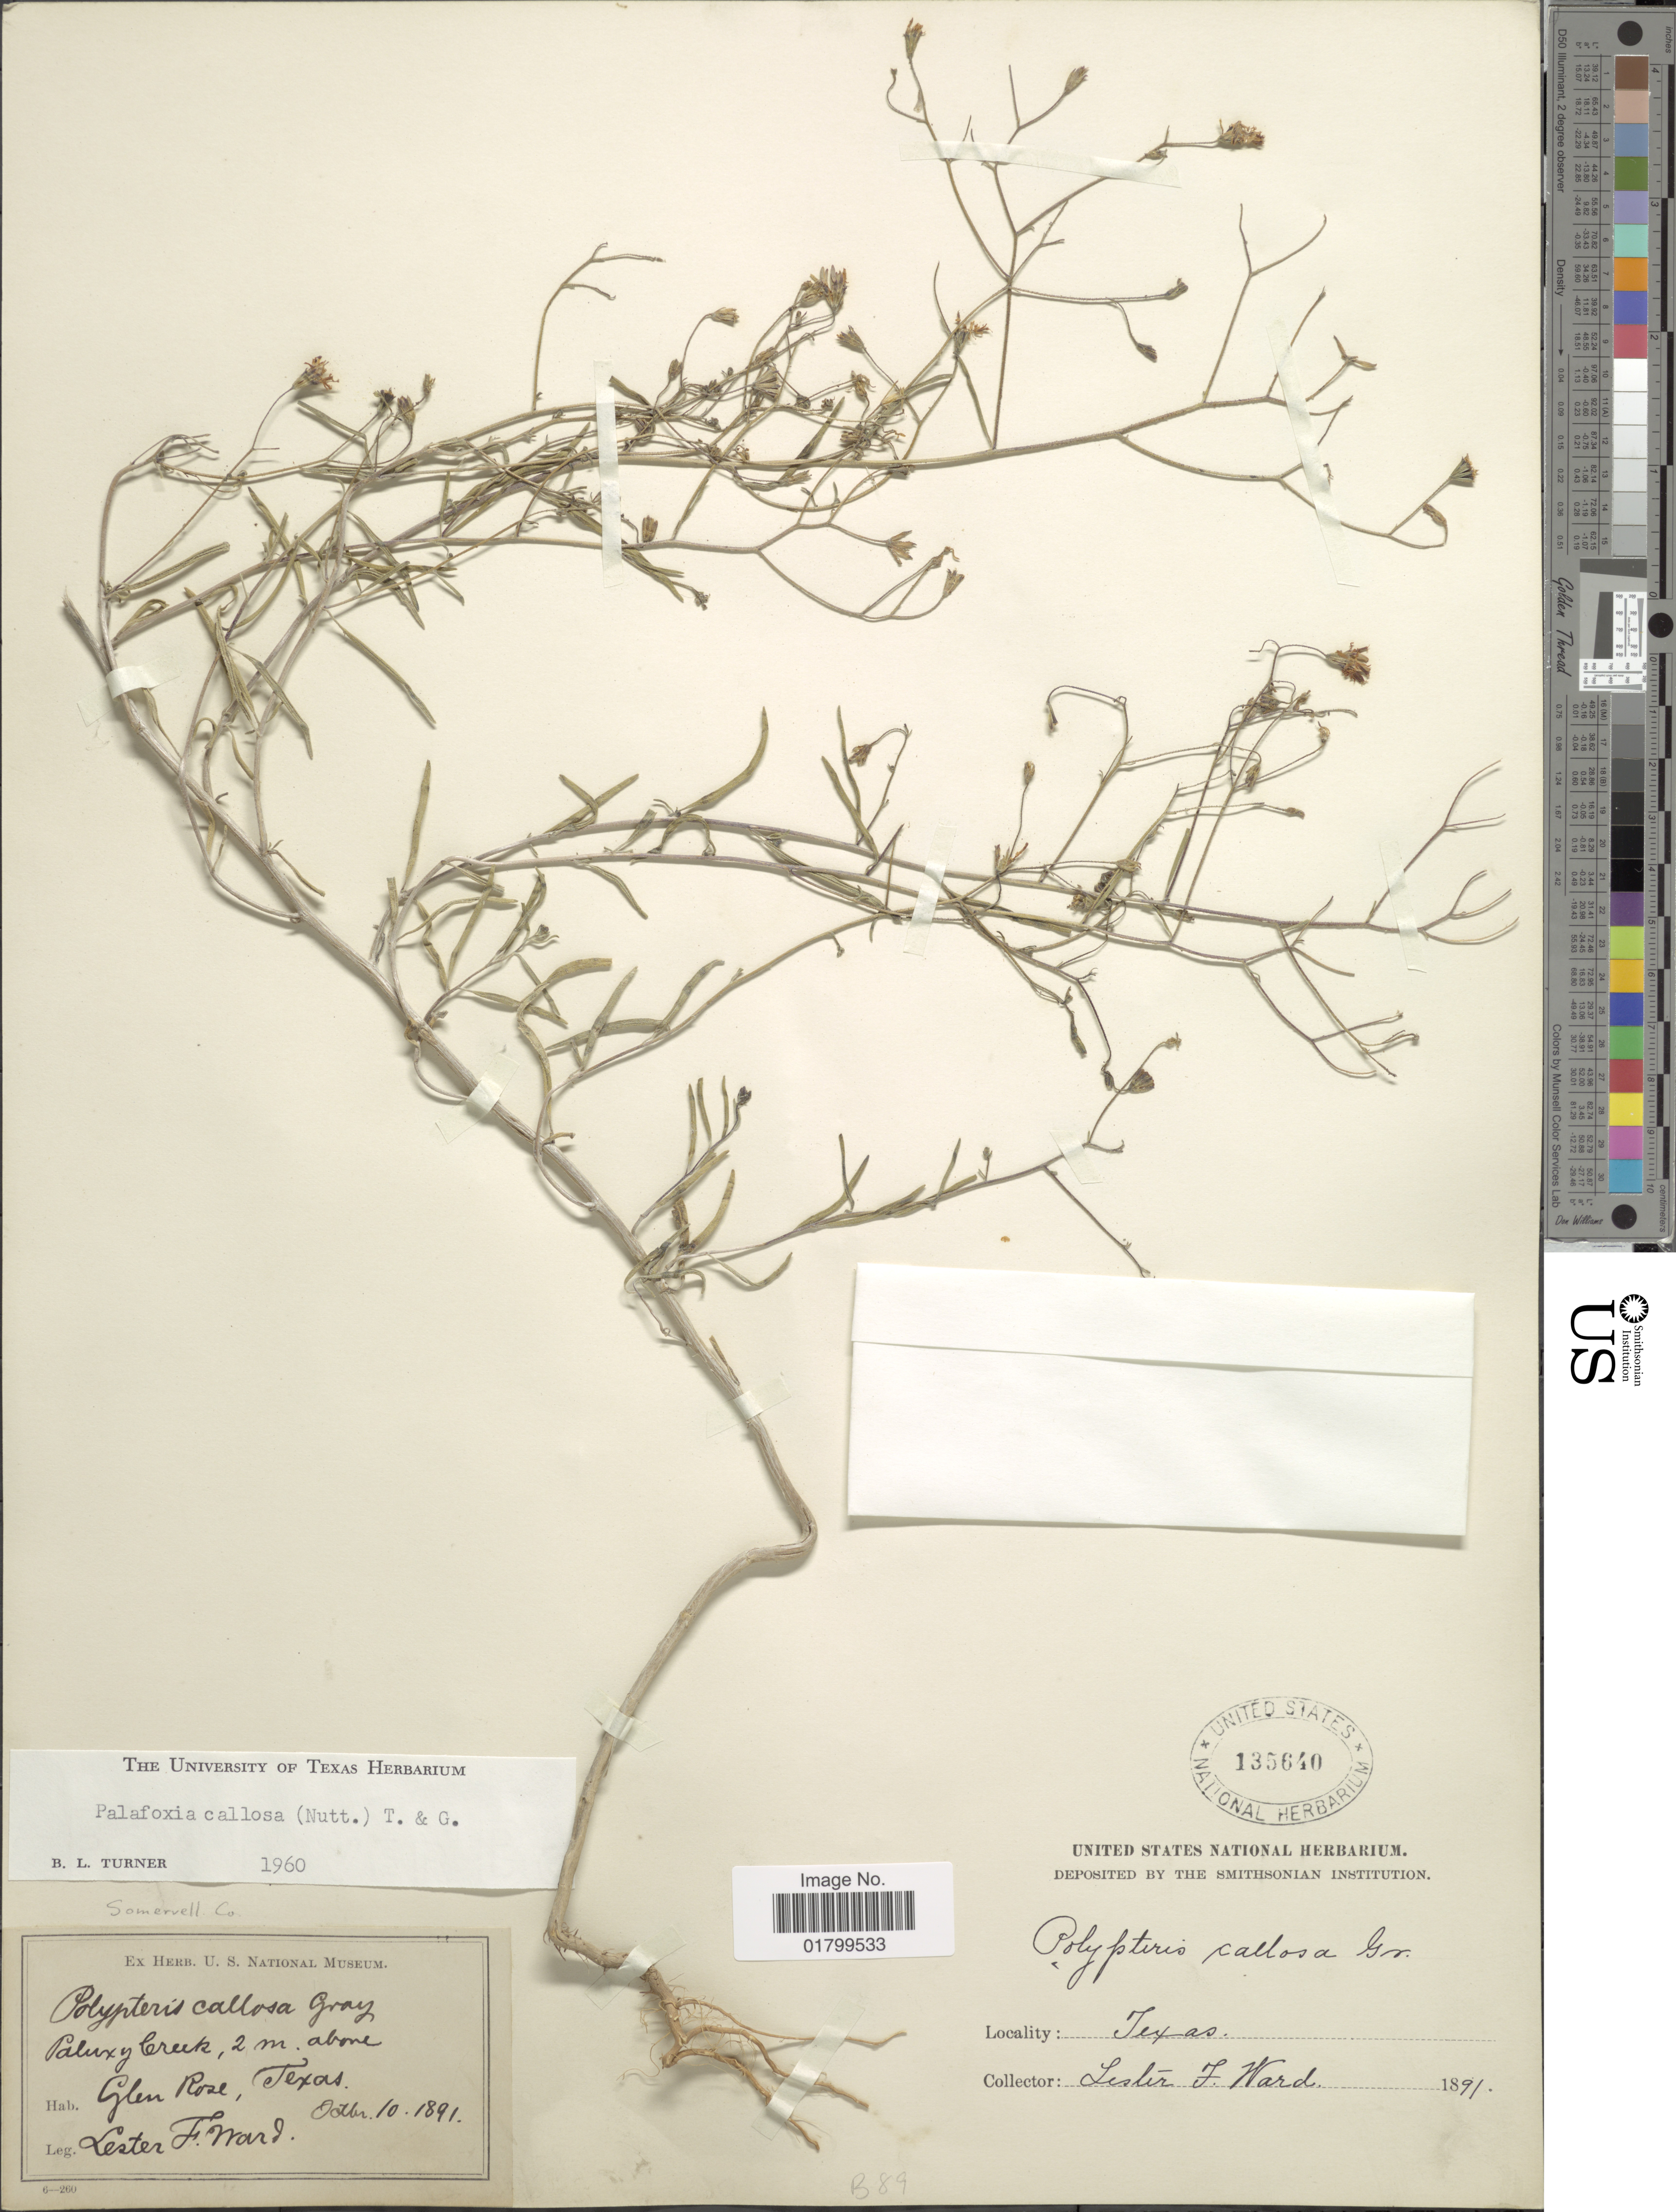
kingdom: Plantae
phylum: Tracheophyta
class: Magnoliopsida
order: Asterales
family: Asteraceae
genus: Palafoxia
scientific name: Palafoxia callosa var. callosa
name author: (Nutt.) Torr. & A. Gray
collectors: L. F. Ward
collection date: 1891-10-10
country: United States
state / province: Texas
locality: Paluxy Creek, 2 m. above Glen Rose, Texas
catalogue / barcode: US 135640